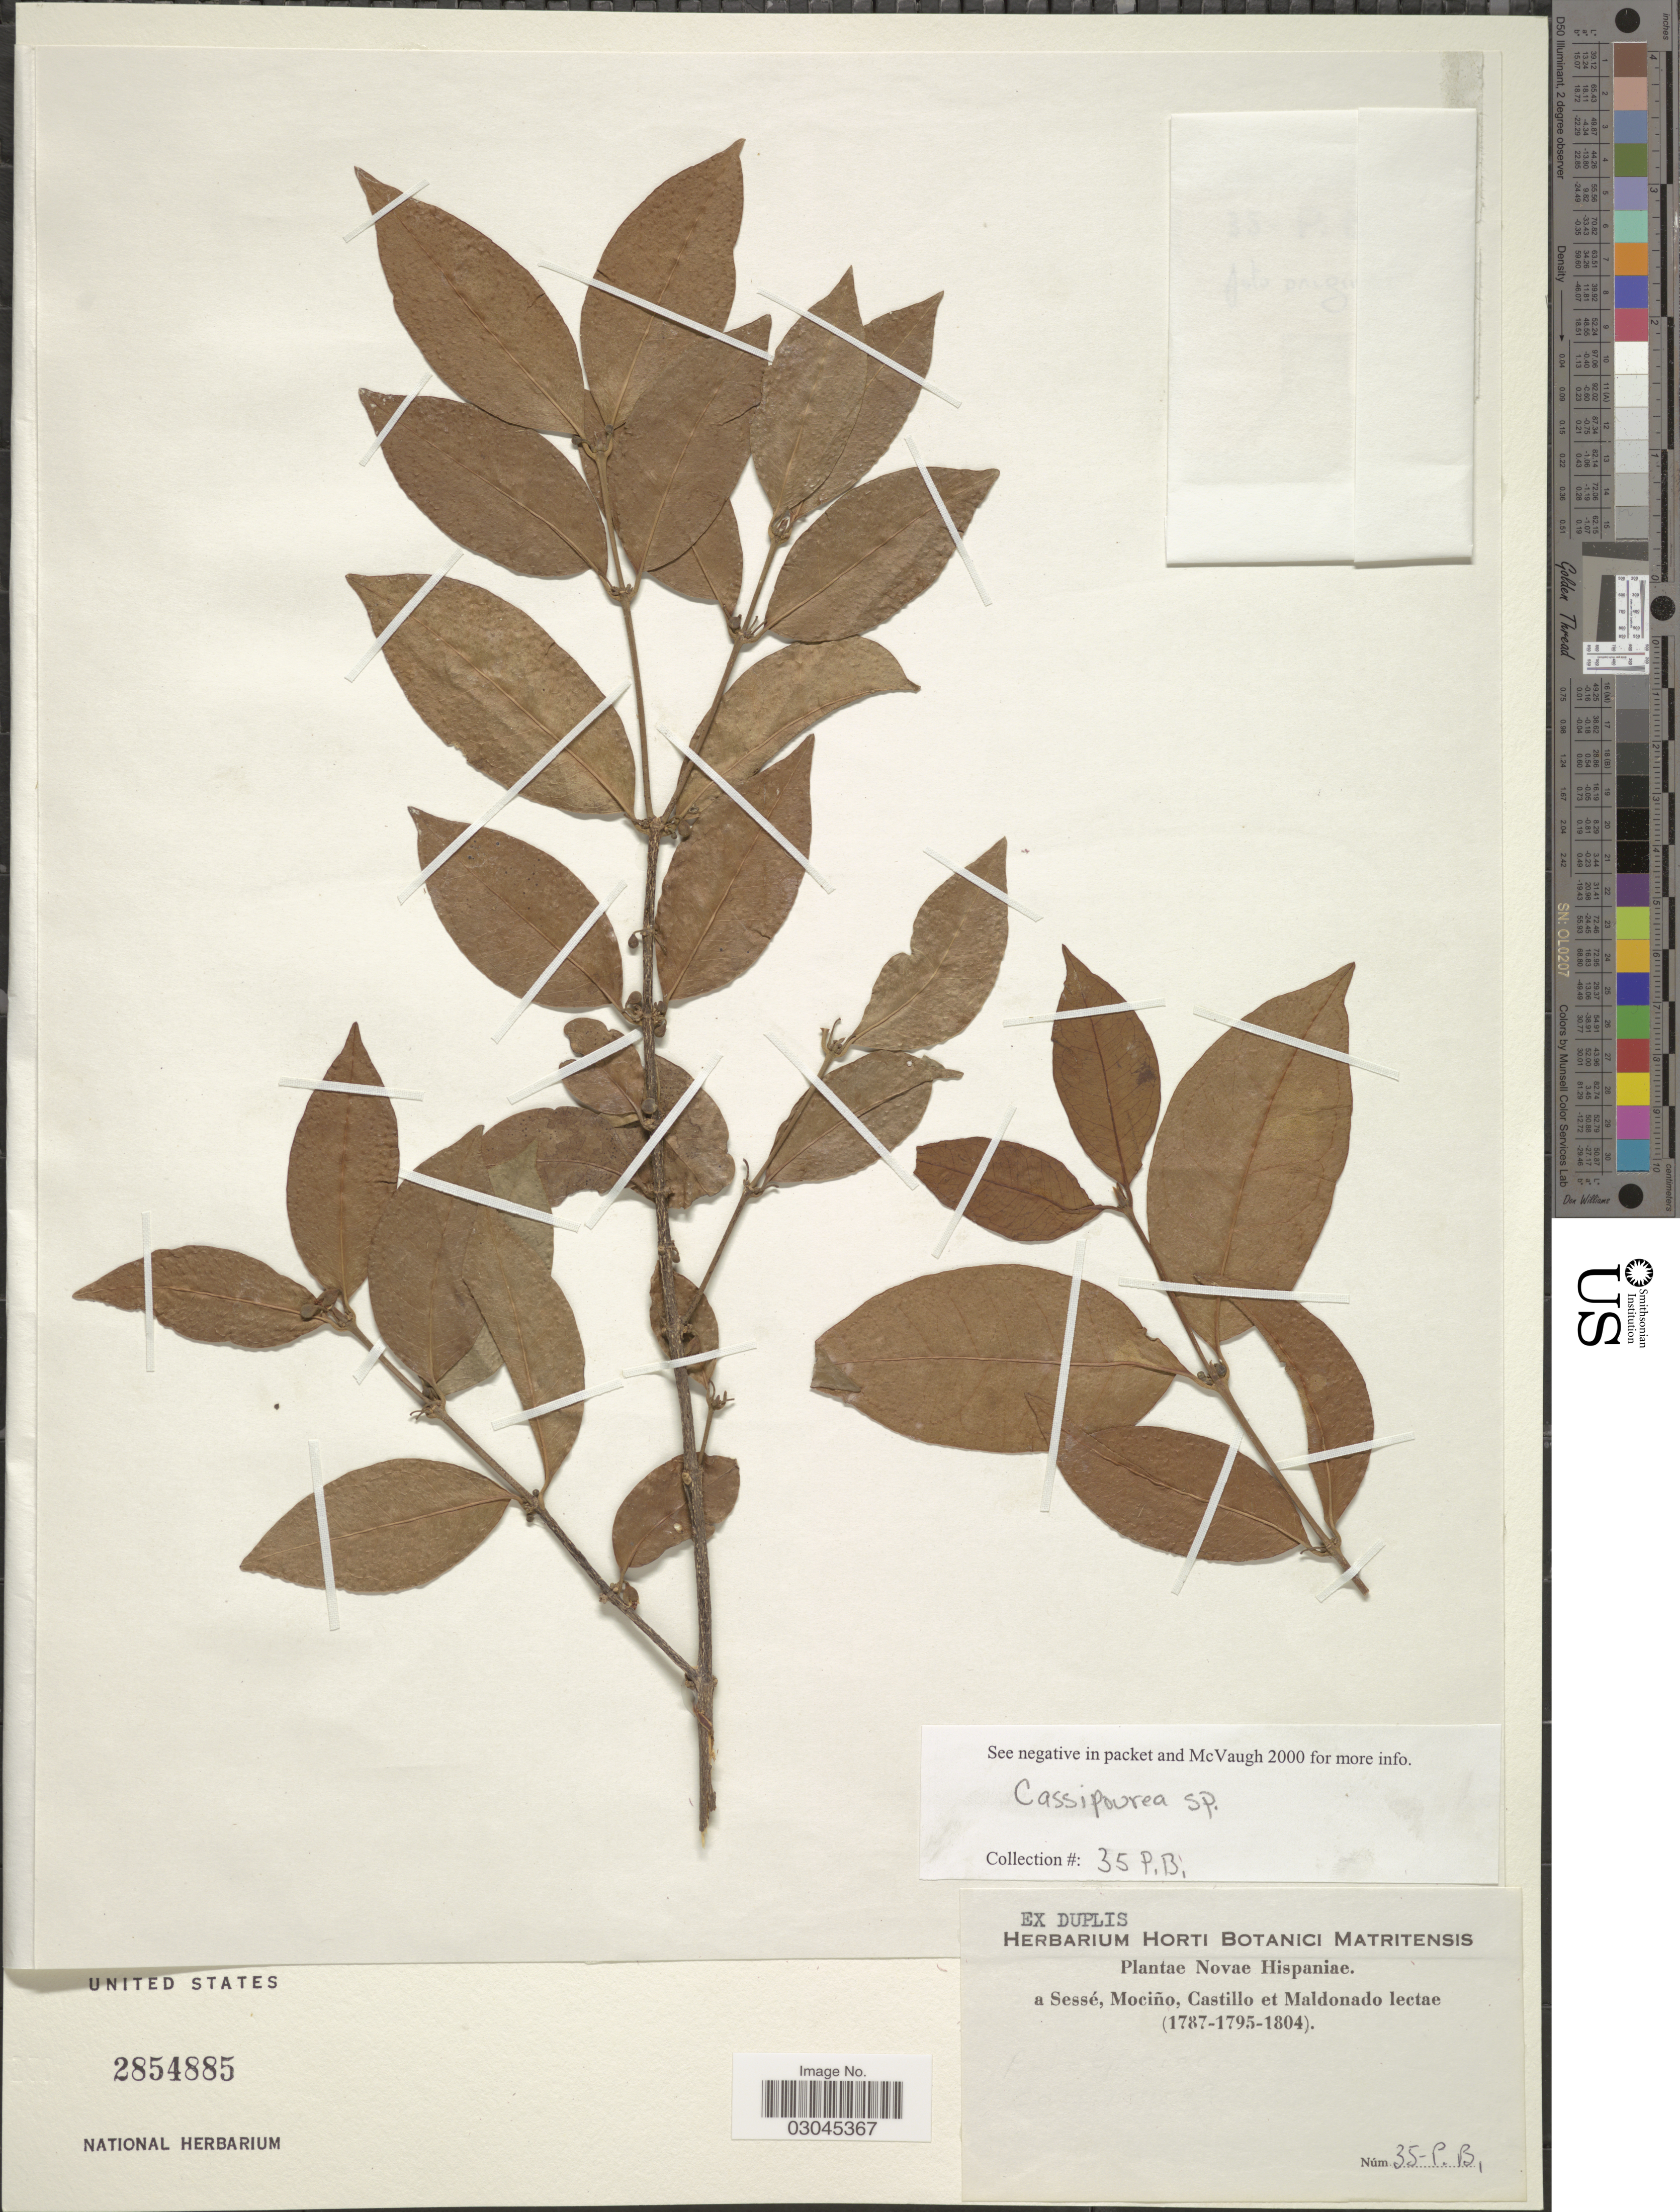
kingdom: Plantae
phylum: Tracheophyta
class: Magnoliopsida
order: Malpighiales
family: Rhizophoraceae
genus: Cassipourea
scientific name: Cassipourea sp.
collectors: Sessé, --, Mociño, Castillo, -- & Maldonado, --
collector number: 35-PB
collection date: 1787/1804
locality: Novae Hispaniae.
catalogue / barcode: US 2854885